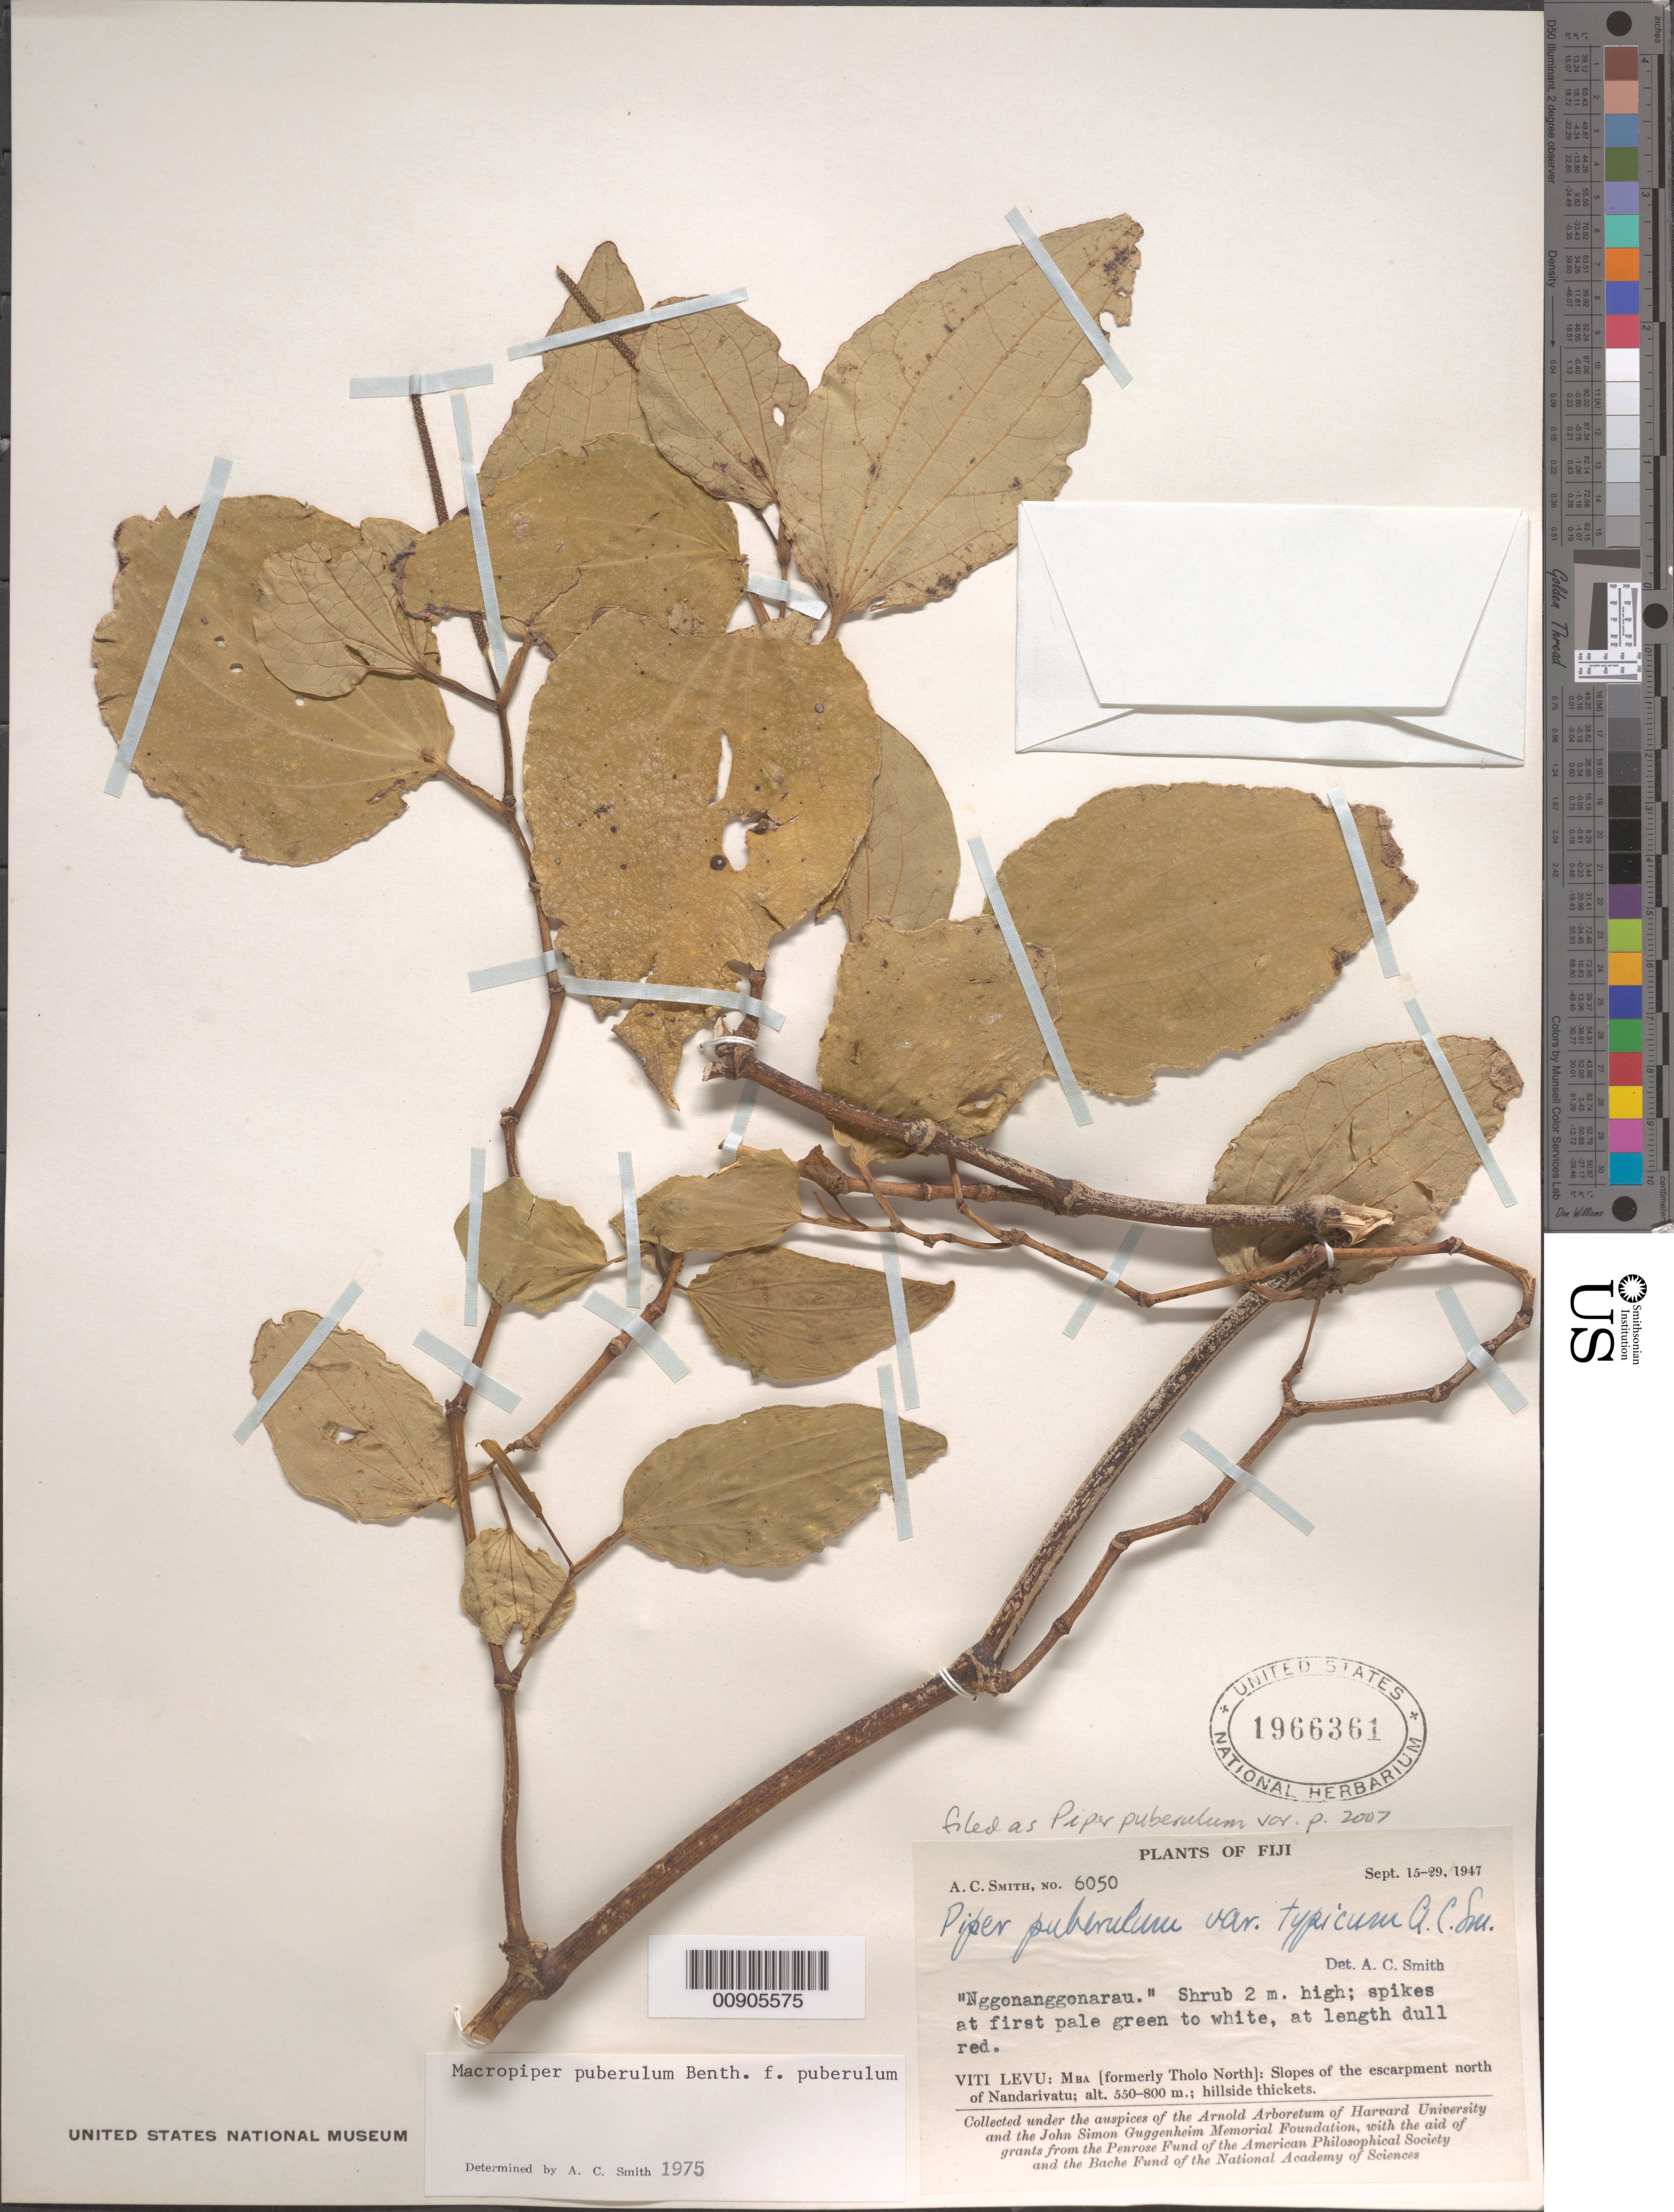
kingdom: Plantae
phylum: Tracheophyta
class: Magnoliopsida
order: Piperales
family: Piperaceae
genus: Piper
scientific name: Piper puberulum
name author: (Benth.) Seem.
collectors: C. A. Smith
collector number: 6050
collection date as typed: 15 Sep 1947 to 29 Sep 1947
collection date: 1947-09-15/1947-09-29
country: Fiji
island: Viti Levu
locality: Mba[formerly Tholo North]: Slopes of the escarpment north of Nandarivatu.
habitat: Hillside thickets.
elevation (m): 550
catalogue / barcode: US 1966361